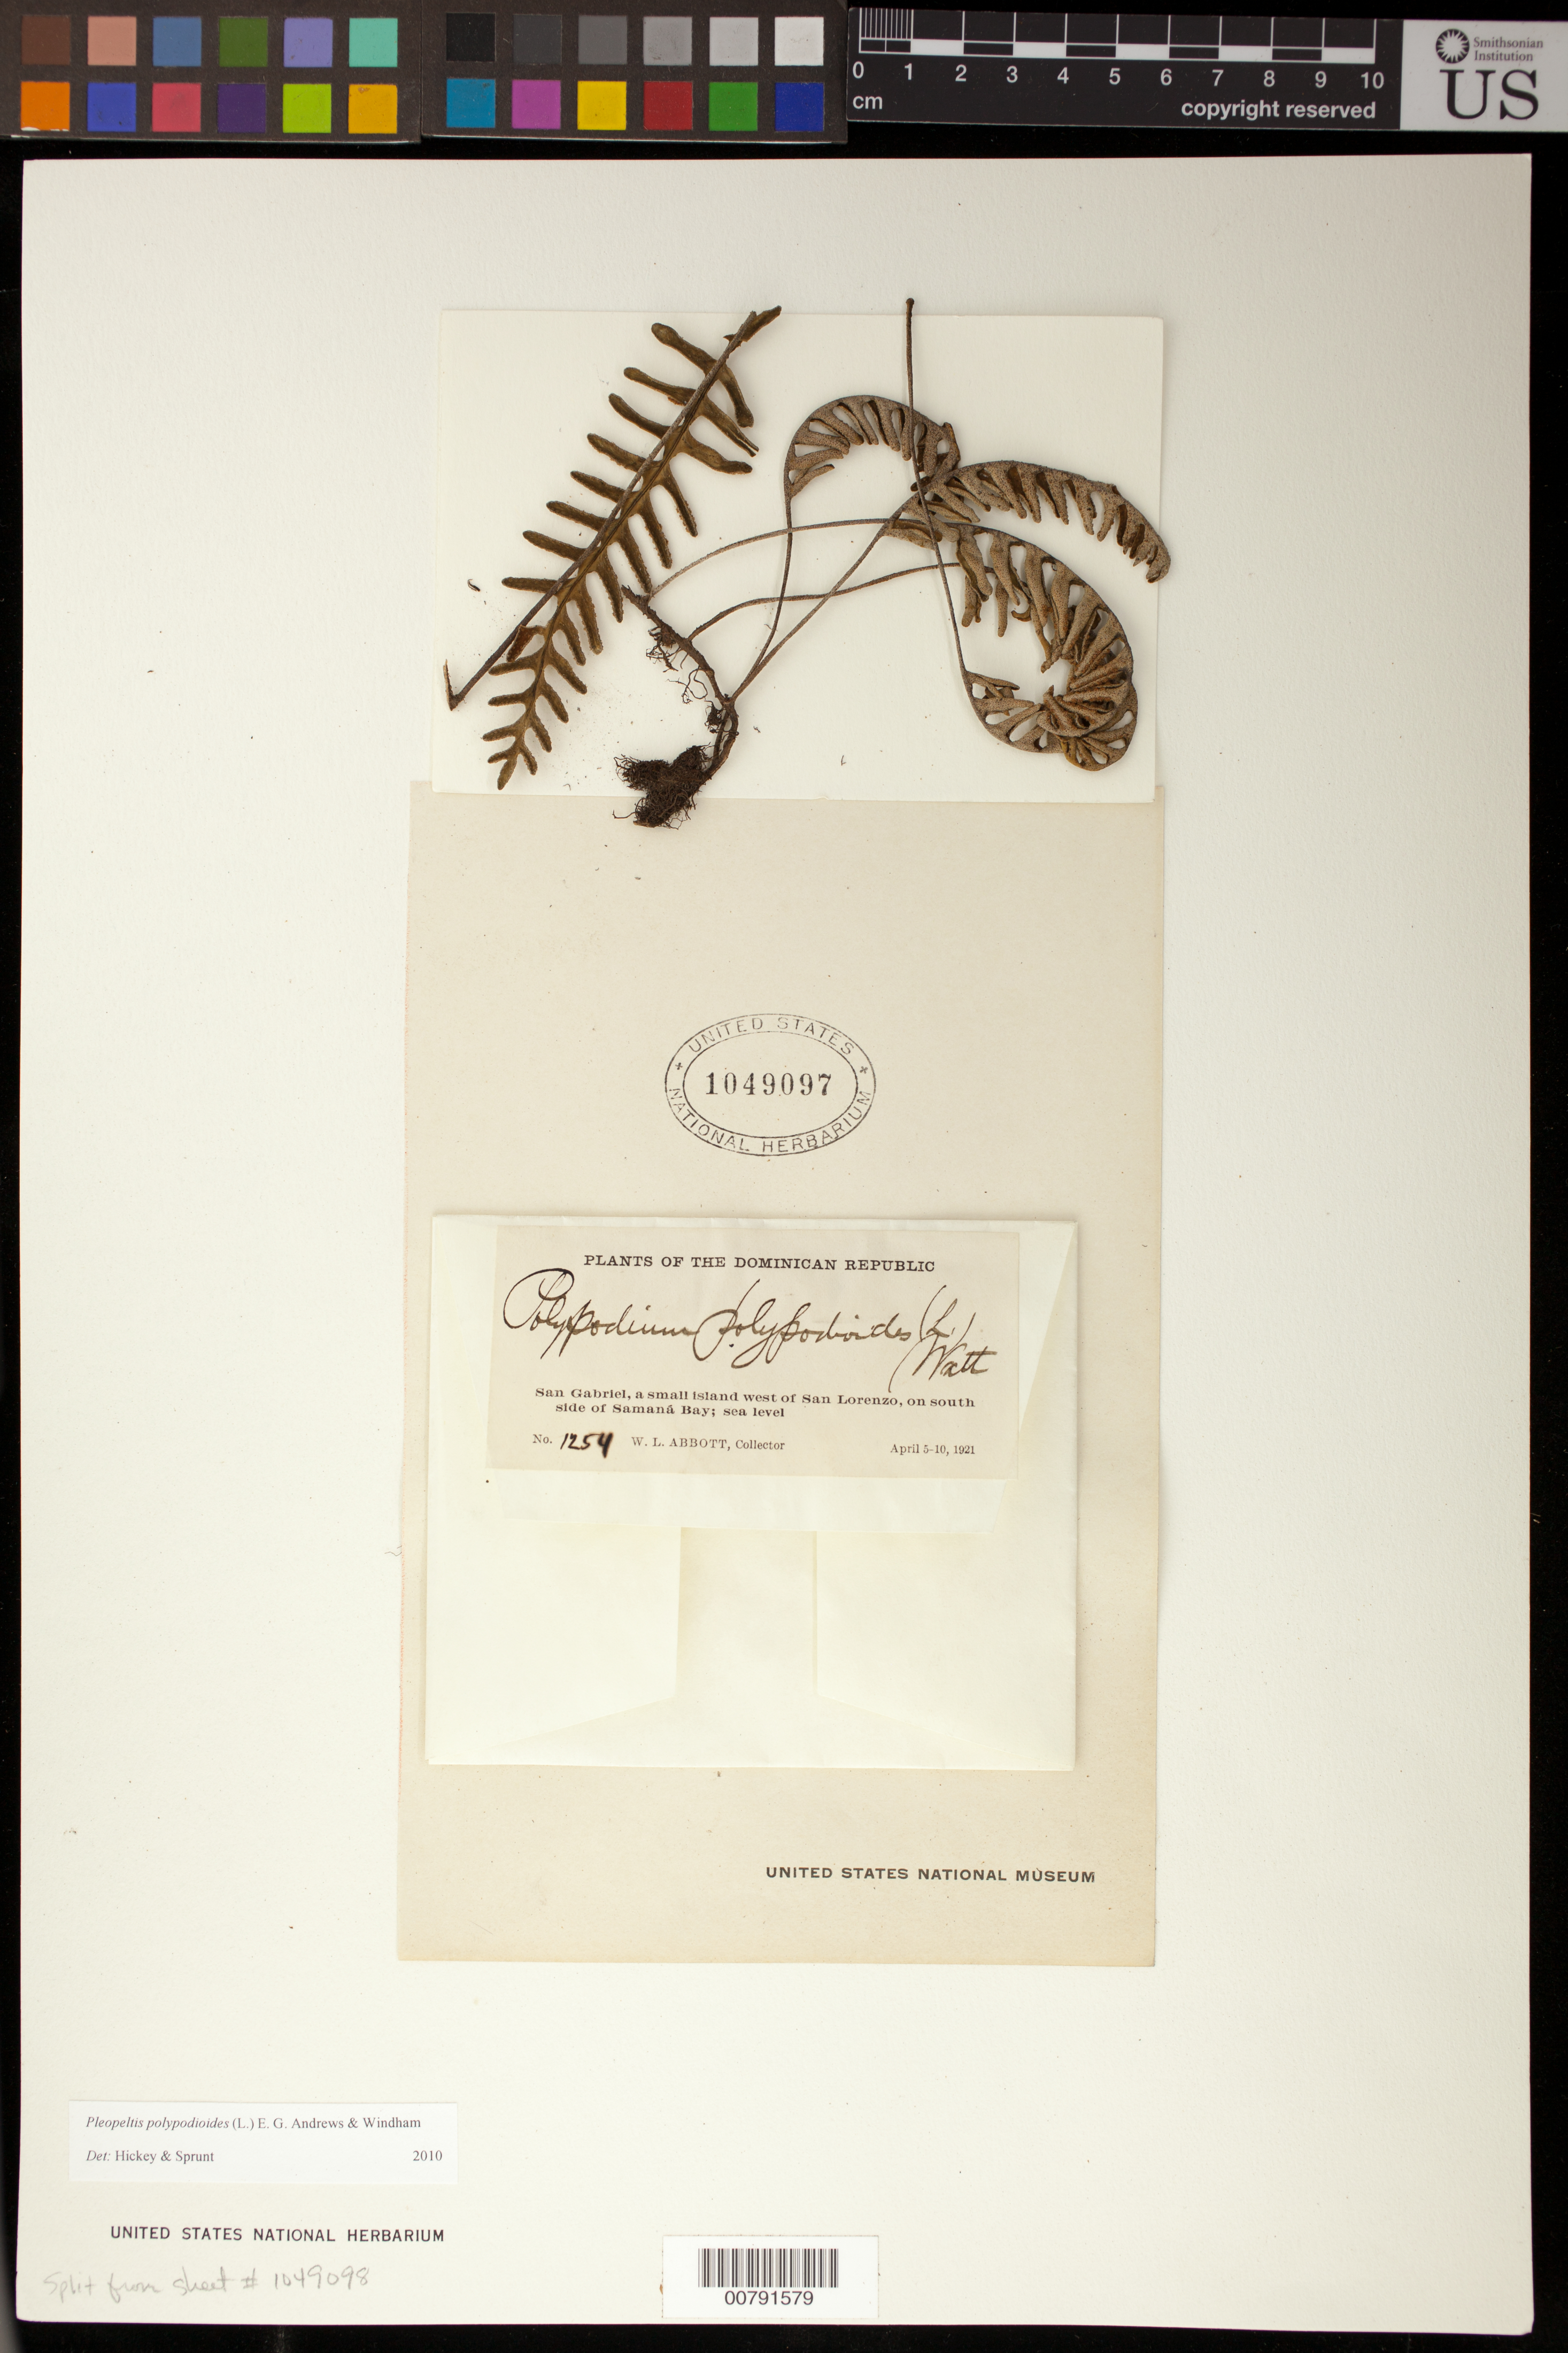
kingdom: Plantae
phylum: Tracheophyta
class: Polypodiopsida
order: Polypodiales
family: Polypodiaceae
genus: Pleopeltis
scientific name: Pleopeltis polypodioides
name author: (L.) E.G. Andrews & Windham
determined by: Hickey, R. J.; Sprunt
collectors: W. L. Abbott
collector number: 1254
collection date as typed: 05 Apr 1929 10 Apr 1929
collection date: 1929-04-05/1929-04-10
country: Dominican Republic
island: Hispaniola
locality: San Gabriel, small island W of San Lorenzo, S side of Samaná Bay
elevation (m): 0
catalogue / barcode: US 1049097